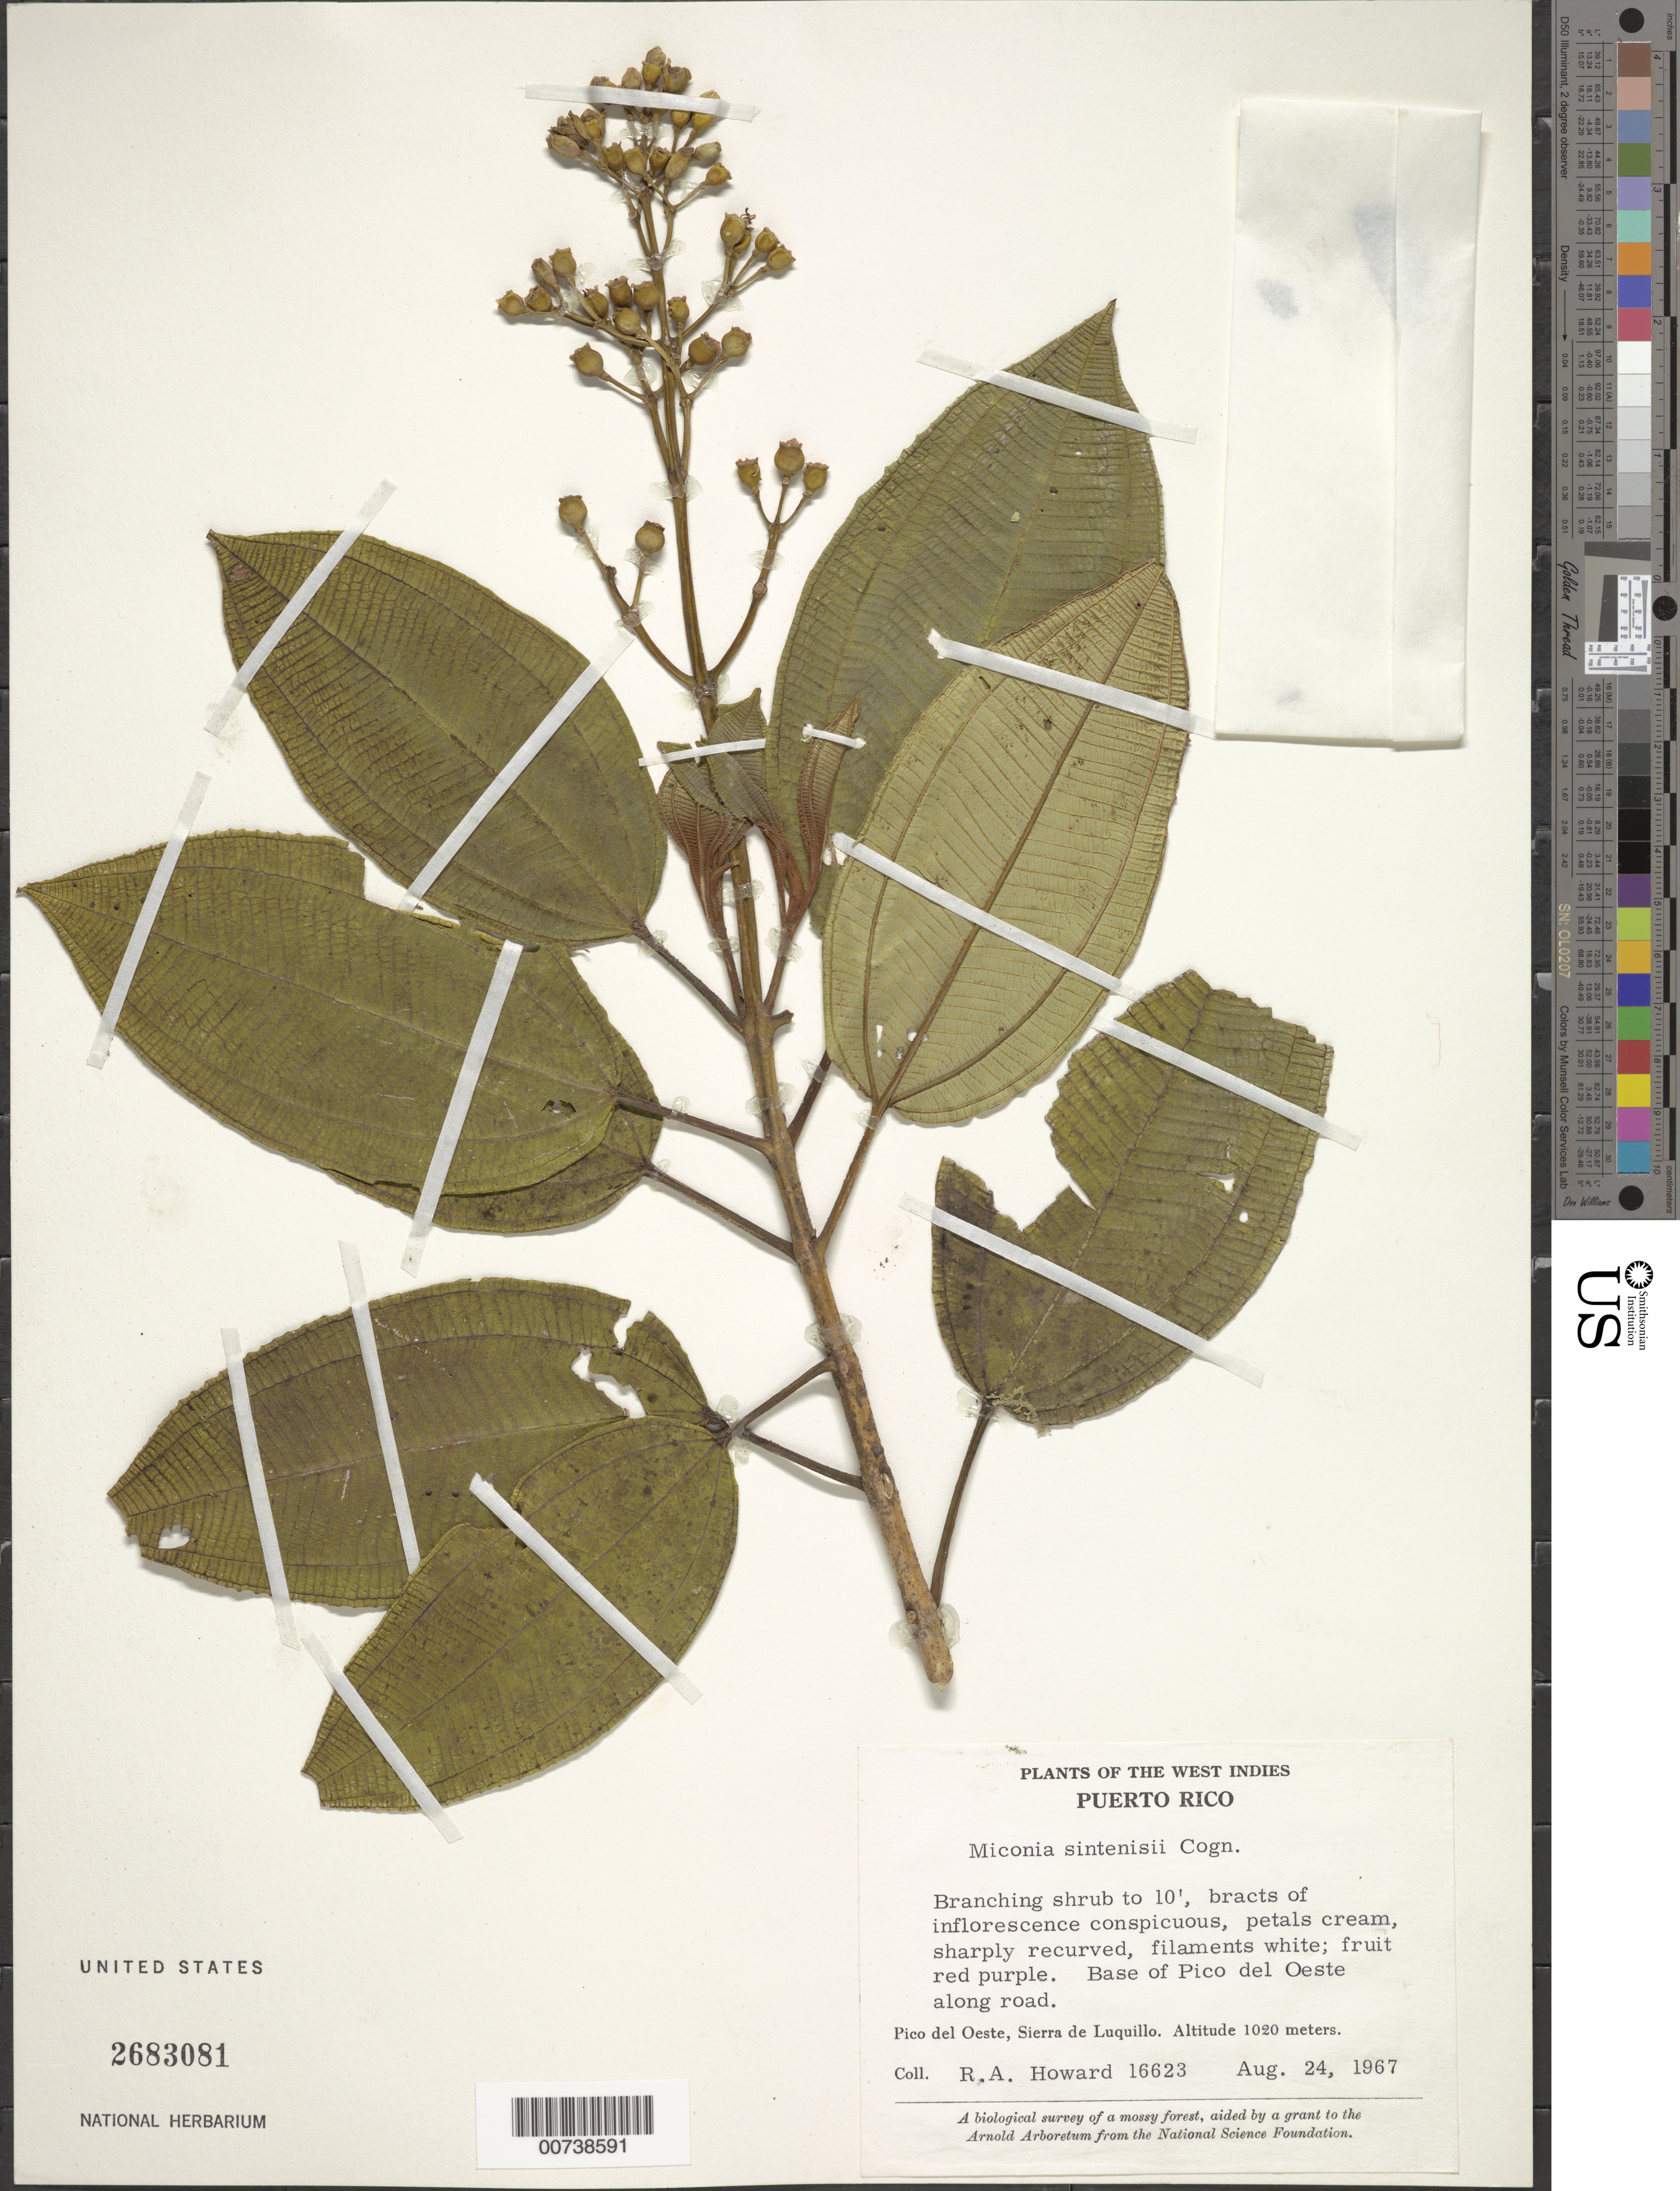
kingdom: Plantae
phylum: Tracheophyta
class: Magnoliopsida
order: Myrtales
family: Melastomataceae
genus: Miconia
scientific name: Miconia sintenisii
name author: Cogn.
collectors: R. A. Howard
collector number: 16623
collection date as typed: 24 Aug 1967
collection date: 1967-08-24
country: Puerto Rico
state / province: Ceiba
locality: Pico del Oeste, Sierra de Luquillo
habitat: Base of Pico along road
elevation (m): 1020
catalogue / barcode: US 2683081